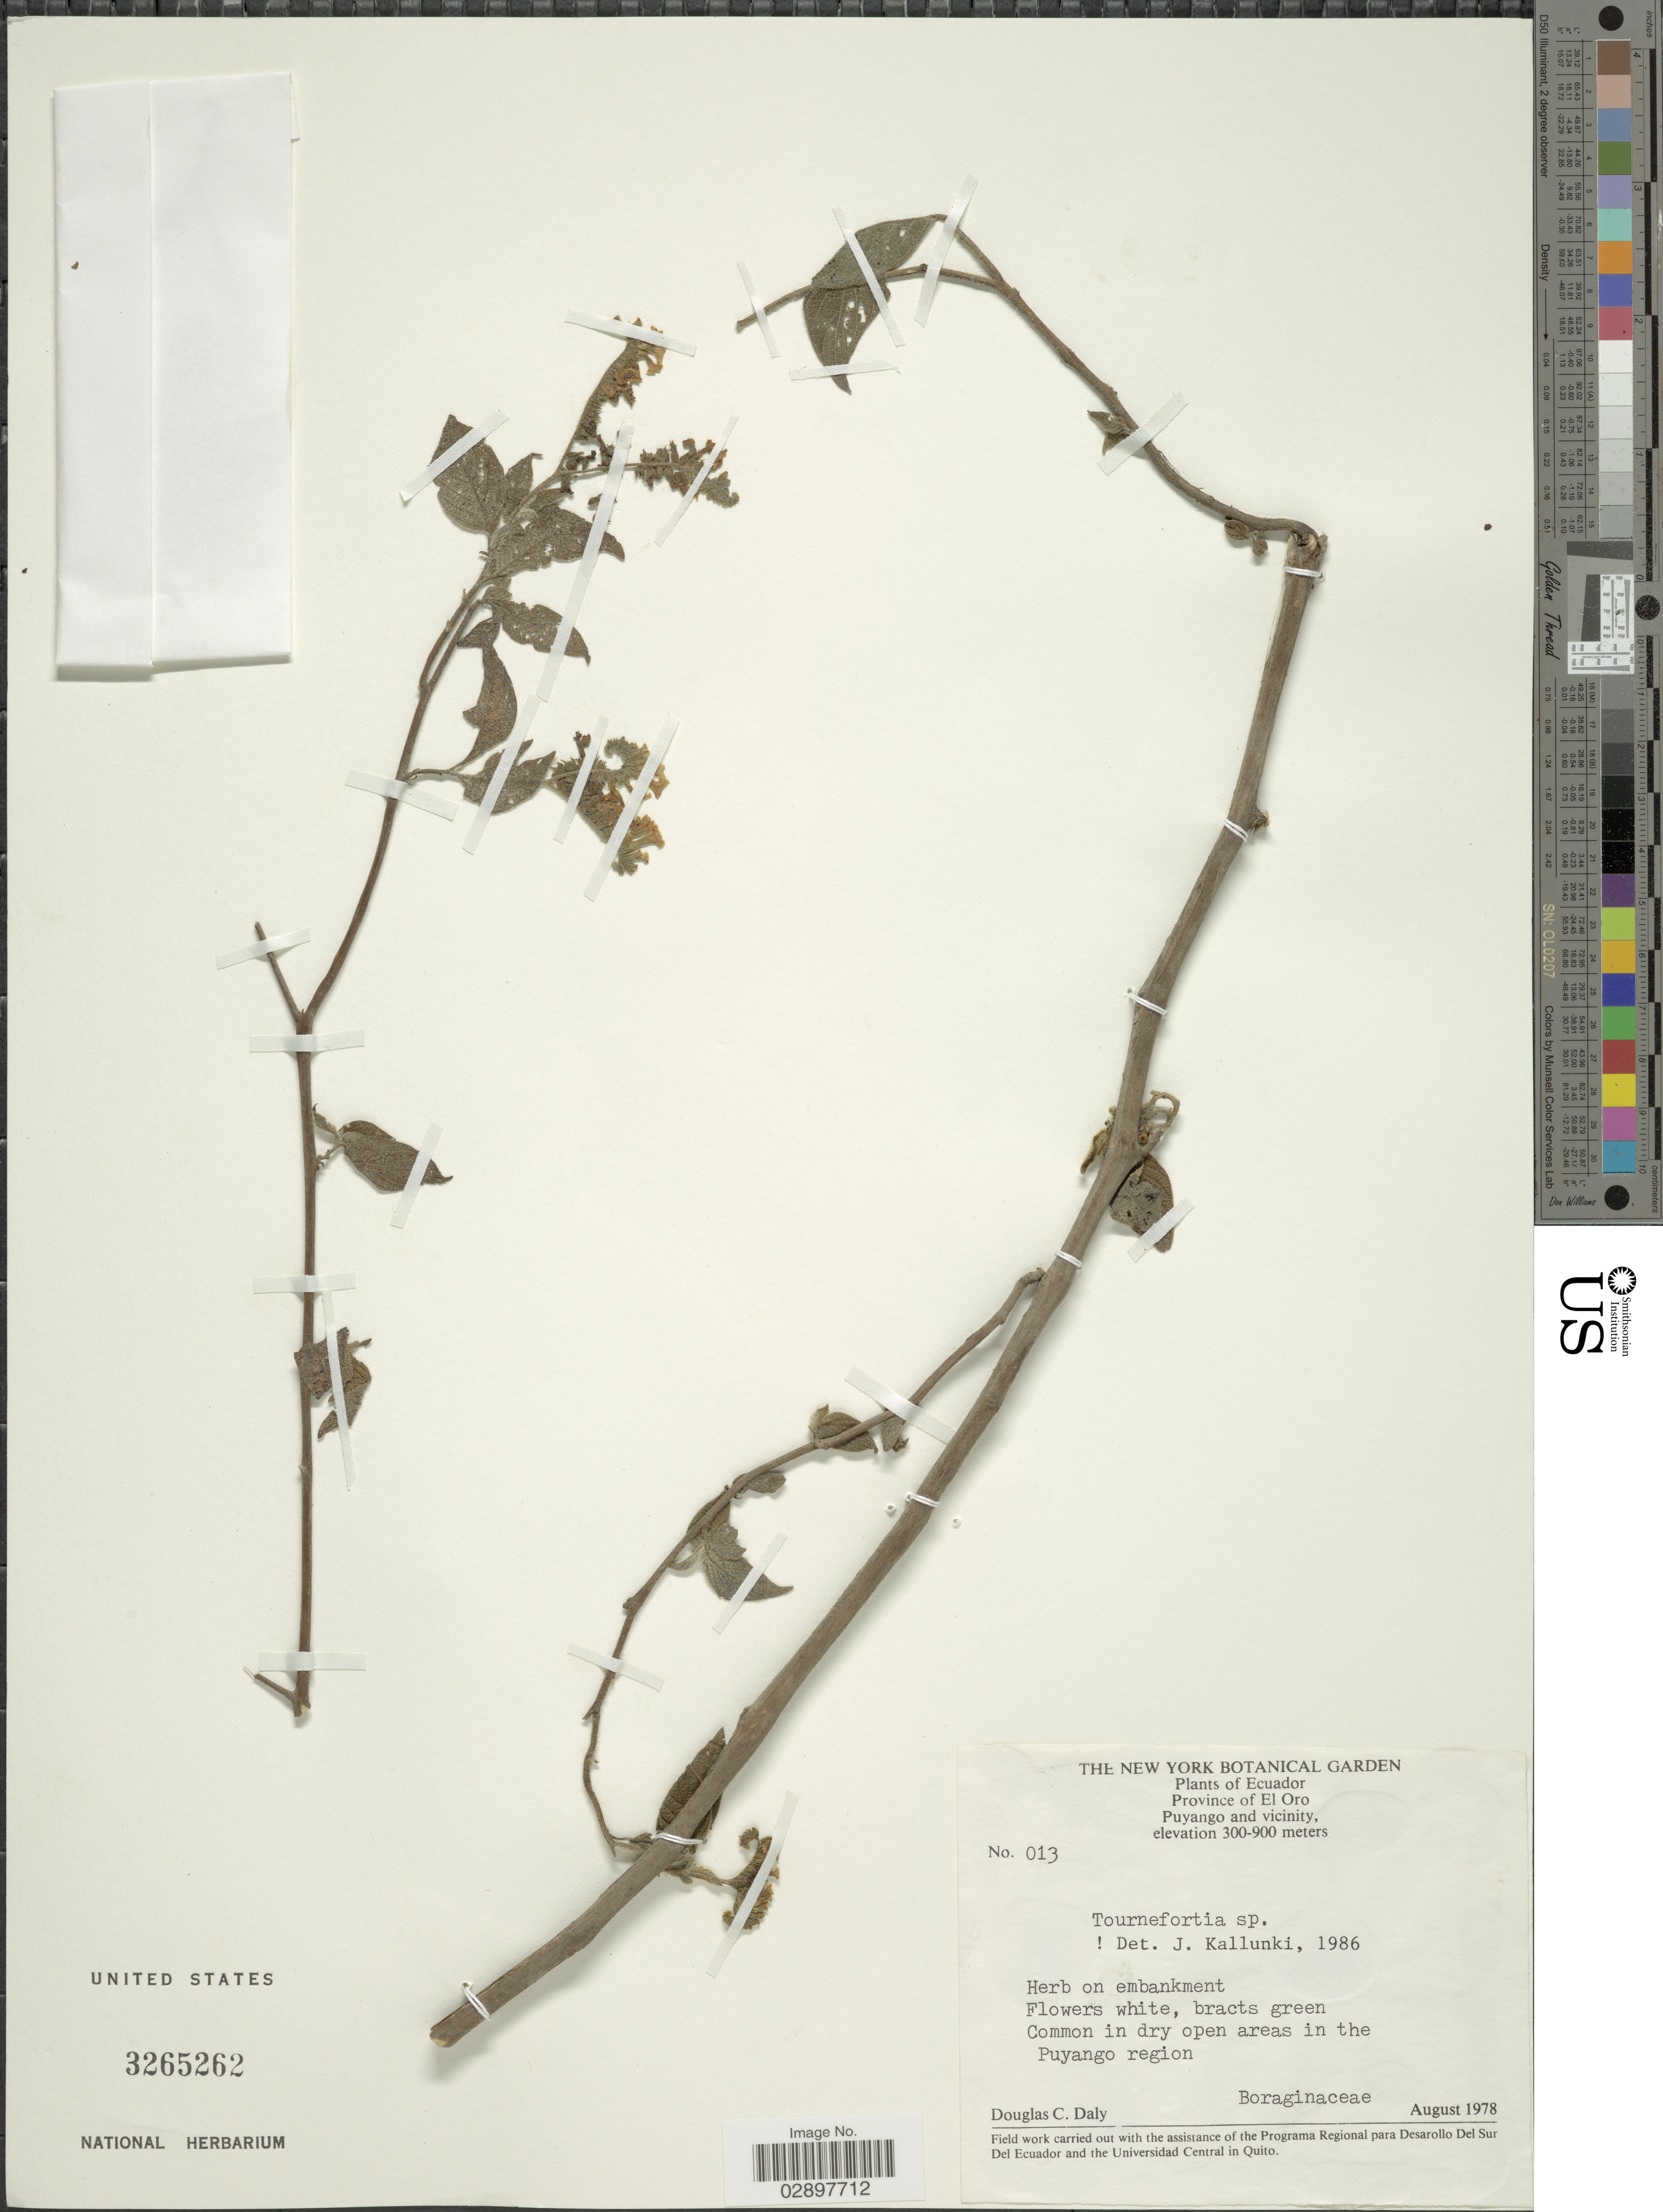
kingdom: Plantae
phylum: Tracheophyta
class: Magnoliopsida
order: Boraginales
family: Heliotropiaceae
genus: Tournefortia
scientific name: Tournefortia sp.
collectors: D. C. Daly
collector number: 013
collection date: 1978-08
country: Ecuador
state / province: El Oro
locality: Province of El Oro. Puyango and vicinity.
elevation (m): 300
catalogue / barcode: US 3265262